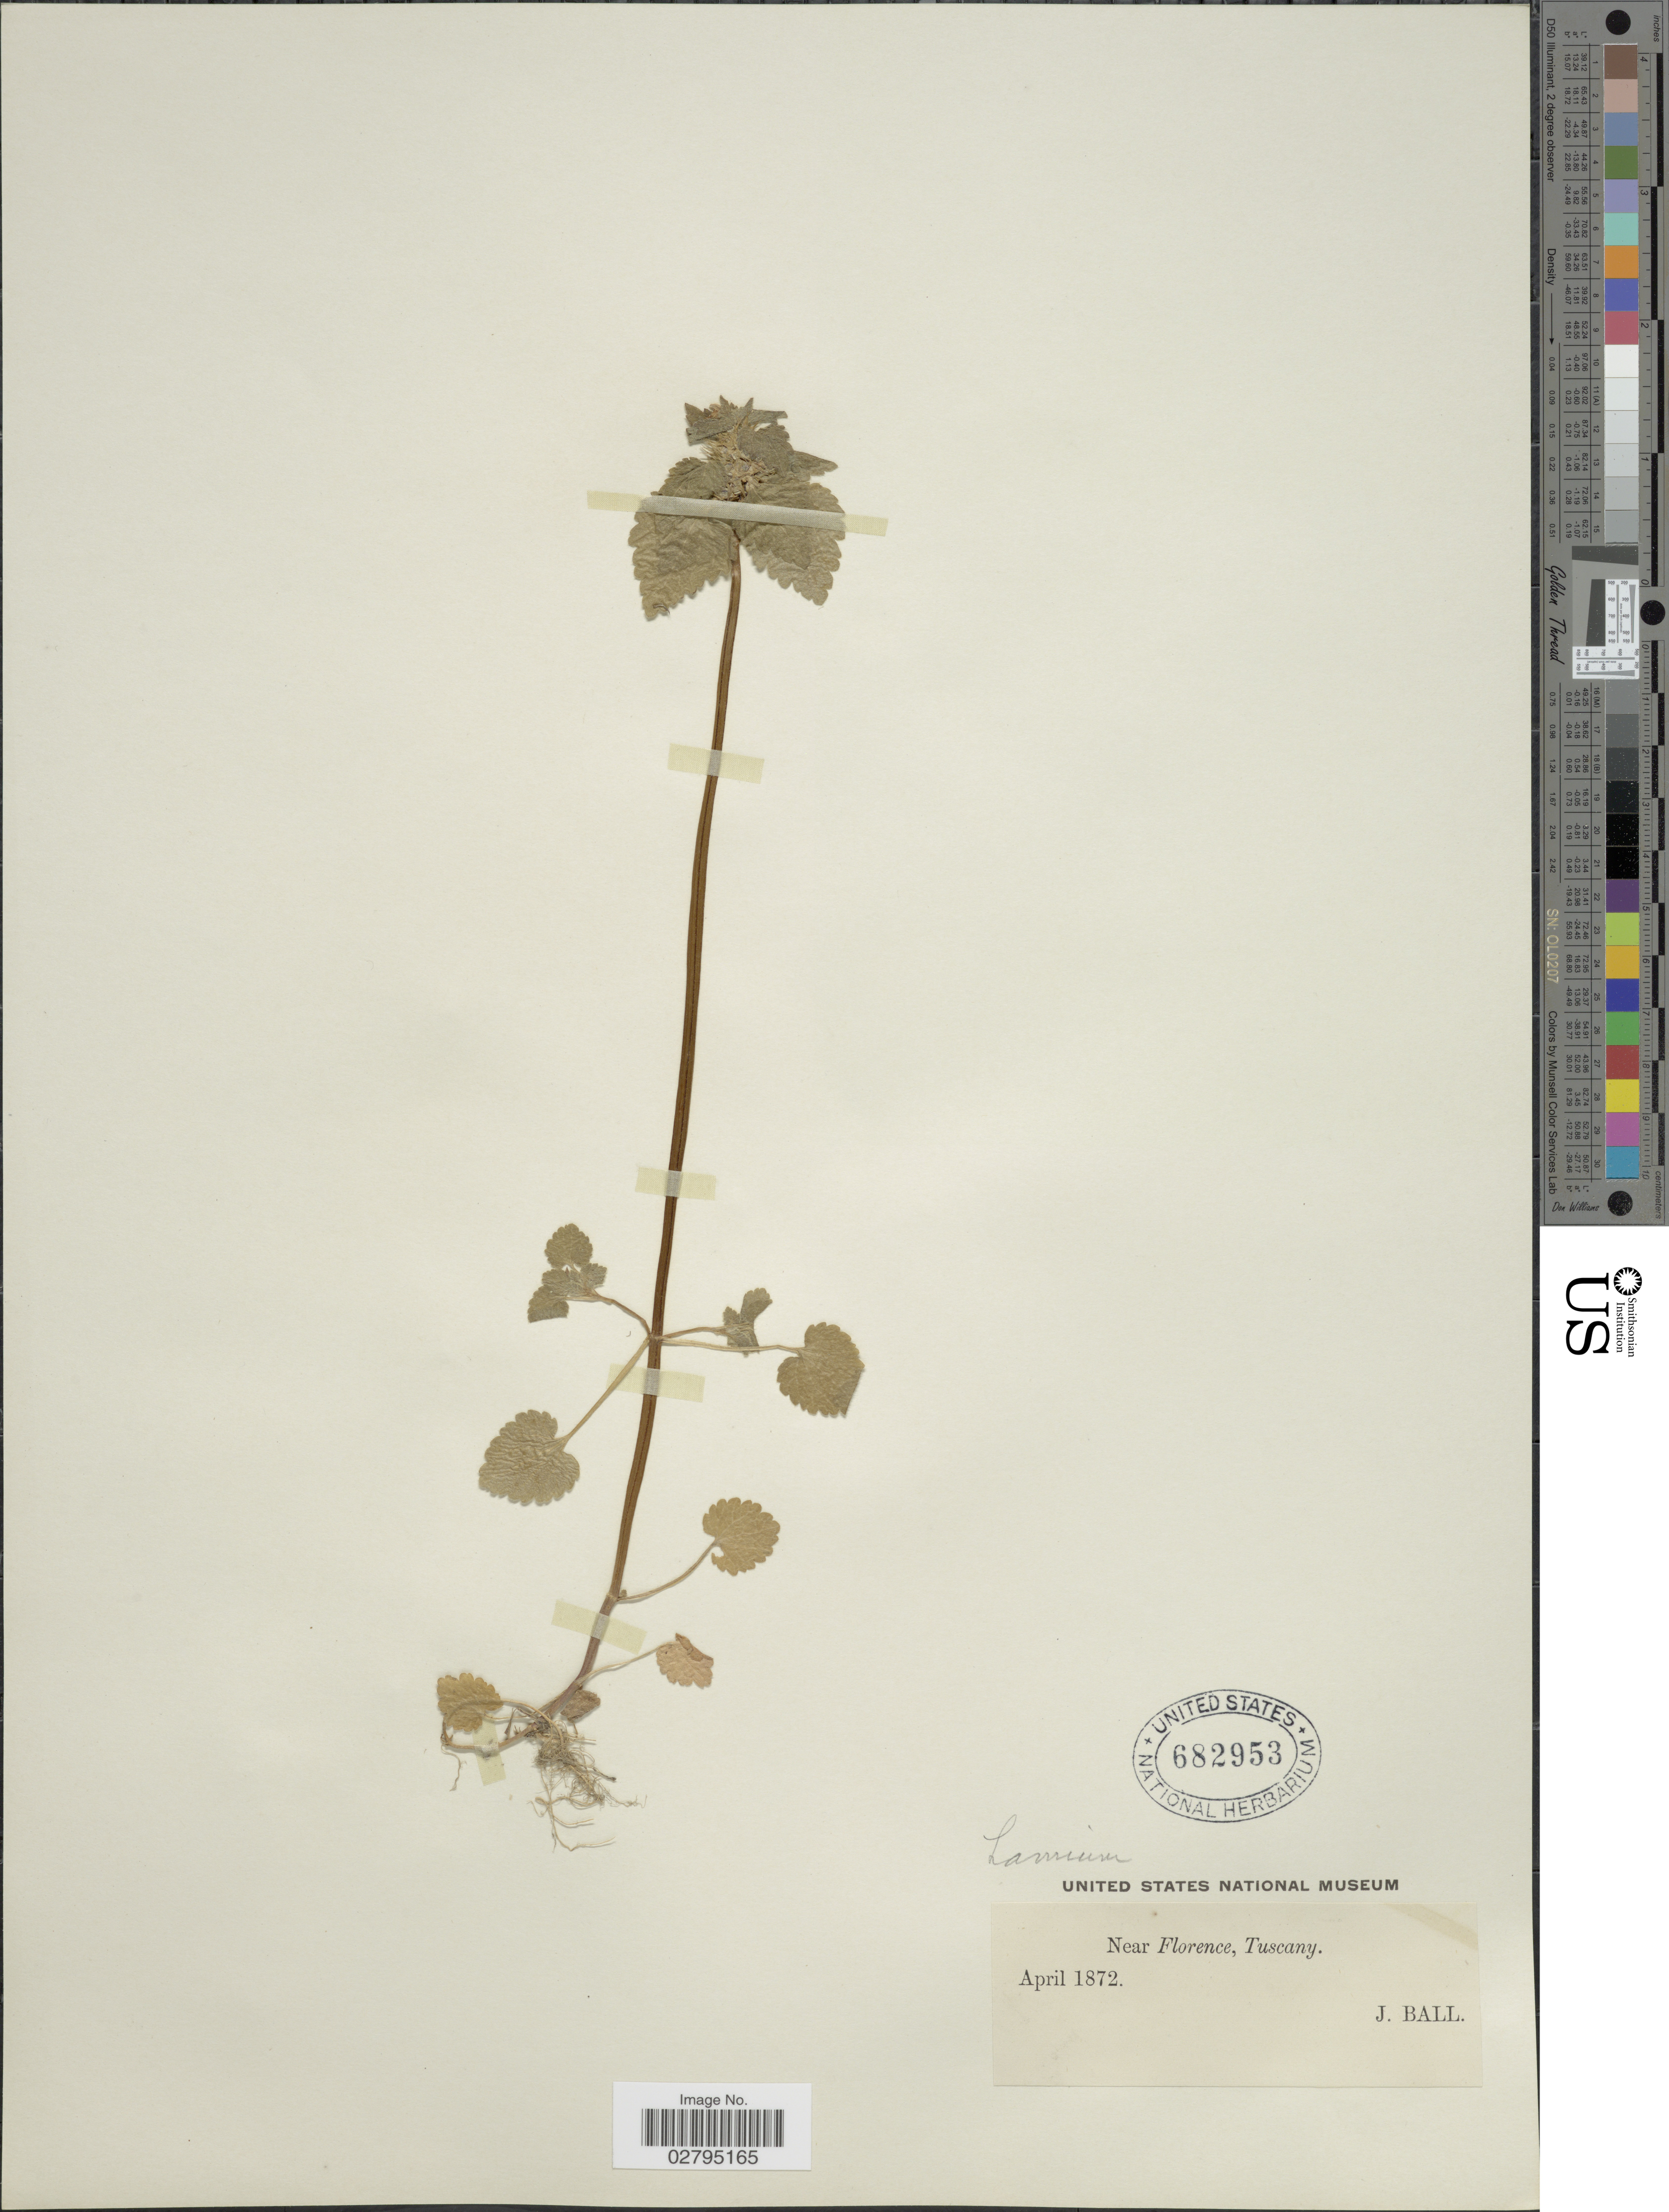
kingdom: Plantae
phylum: Tracheophyta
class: Magnoliopsida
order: Lamiales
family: Lamiaceae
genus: Lamium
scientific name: Lamium sp.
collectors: J. Ball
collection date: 1872-04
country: Italy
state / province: Tuscany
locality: Near Florence, Tuscany.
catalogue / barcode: US 682953